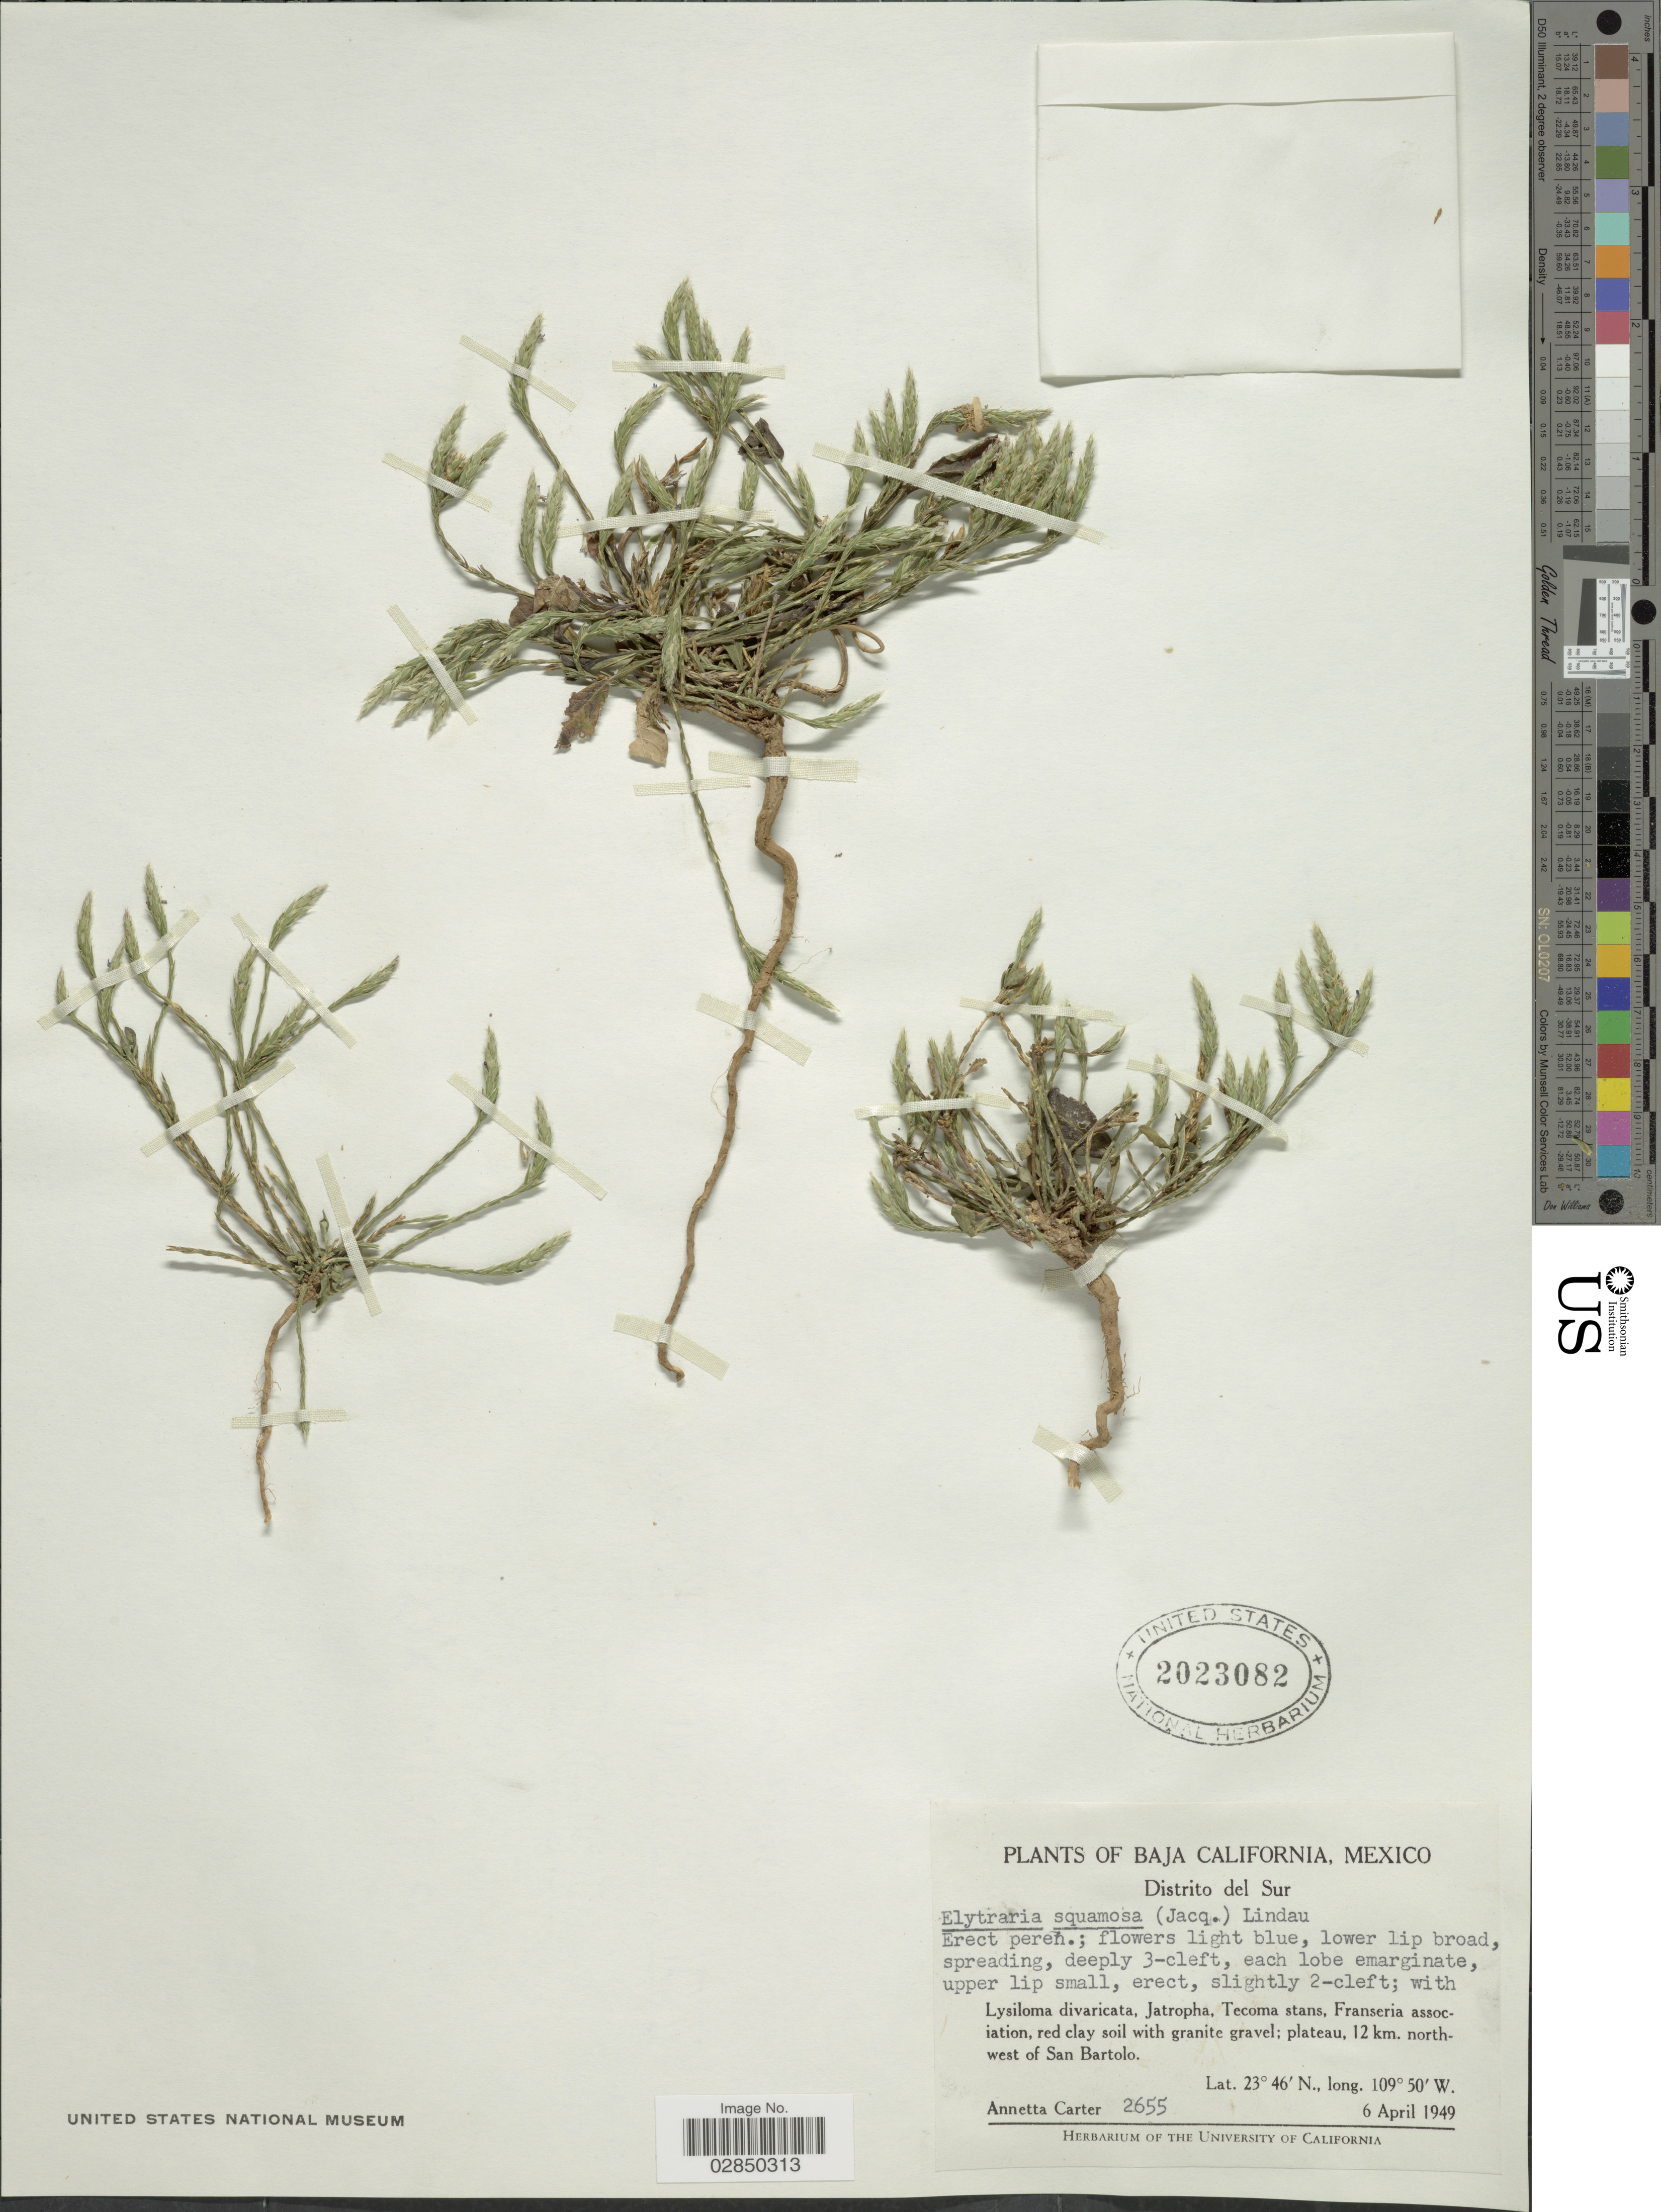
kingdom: Plantae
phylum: Tracheophyta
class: Magnoliopsida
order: Lamiales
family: Acanthaceae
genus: Elytraria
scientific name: Elytraria imbricata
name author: (Vahl) Pers.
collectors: A. Carter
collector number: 2655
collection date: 1949-04-06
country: Mexico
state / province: Baja California Sur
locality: Distrito del Sur. Plateau, 12 km. northwest of San Bartolo.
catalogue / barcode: US 2023082